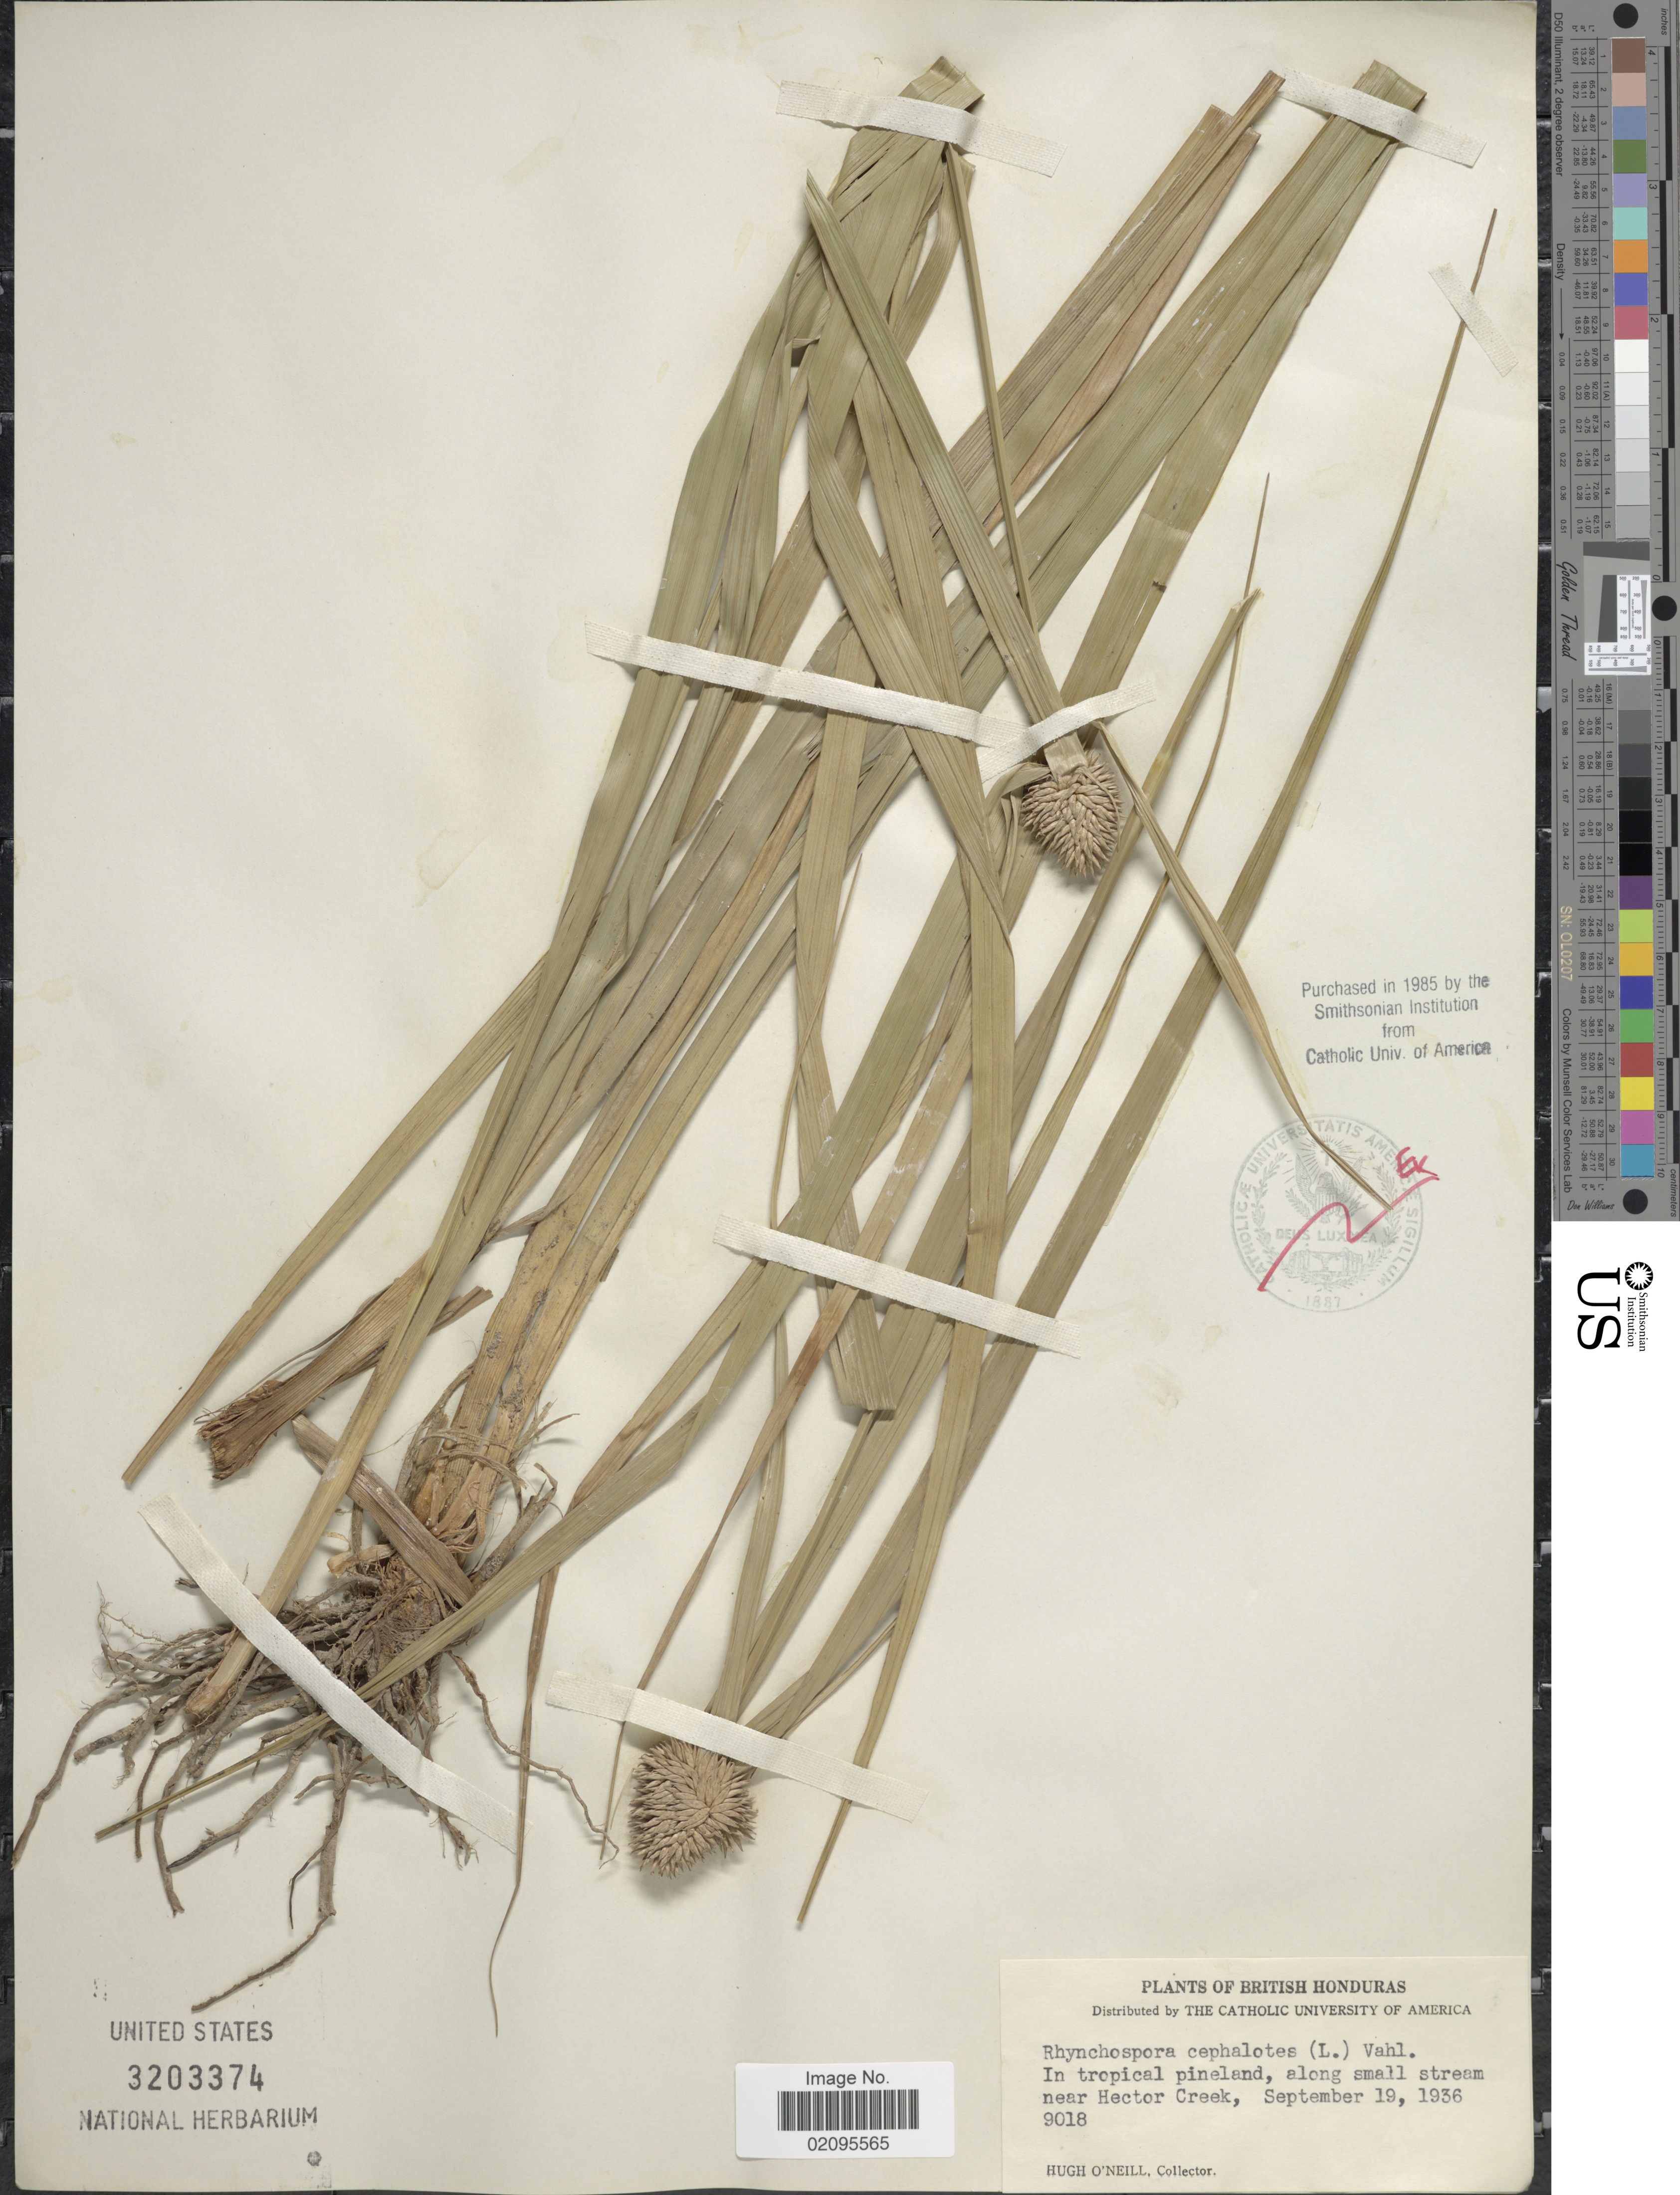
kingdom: Plantae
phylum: Tracheophyta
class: Liliopsida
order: Poales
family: Cyperaceae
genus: Rhynchospora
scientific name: Rhynchospora cephalotes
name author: (L.) Vahl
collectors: H. O'Neill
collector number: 9018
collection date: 1936-09-19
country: Belize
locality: British Honduras, in tropical pineland, along small stream near Hector Creek.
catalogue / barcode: US 3203374